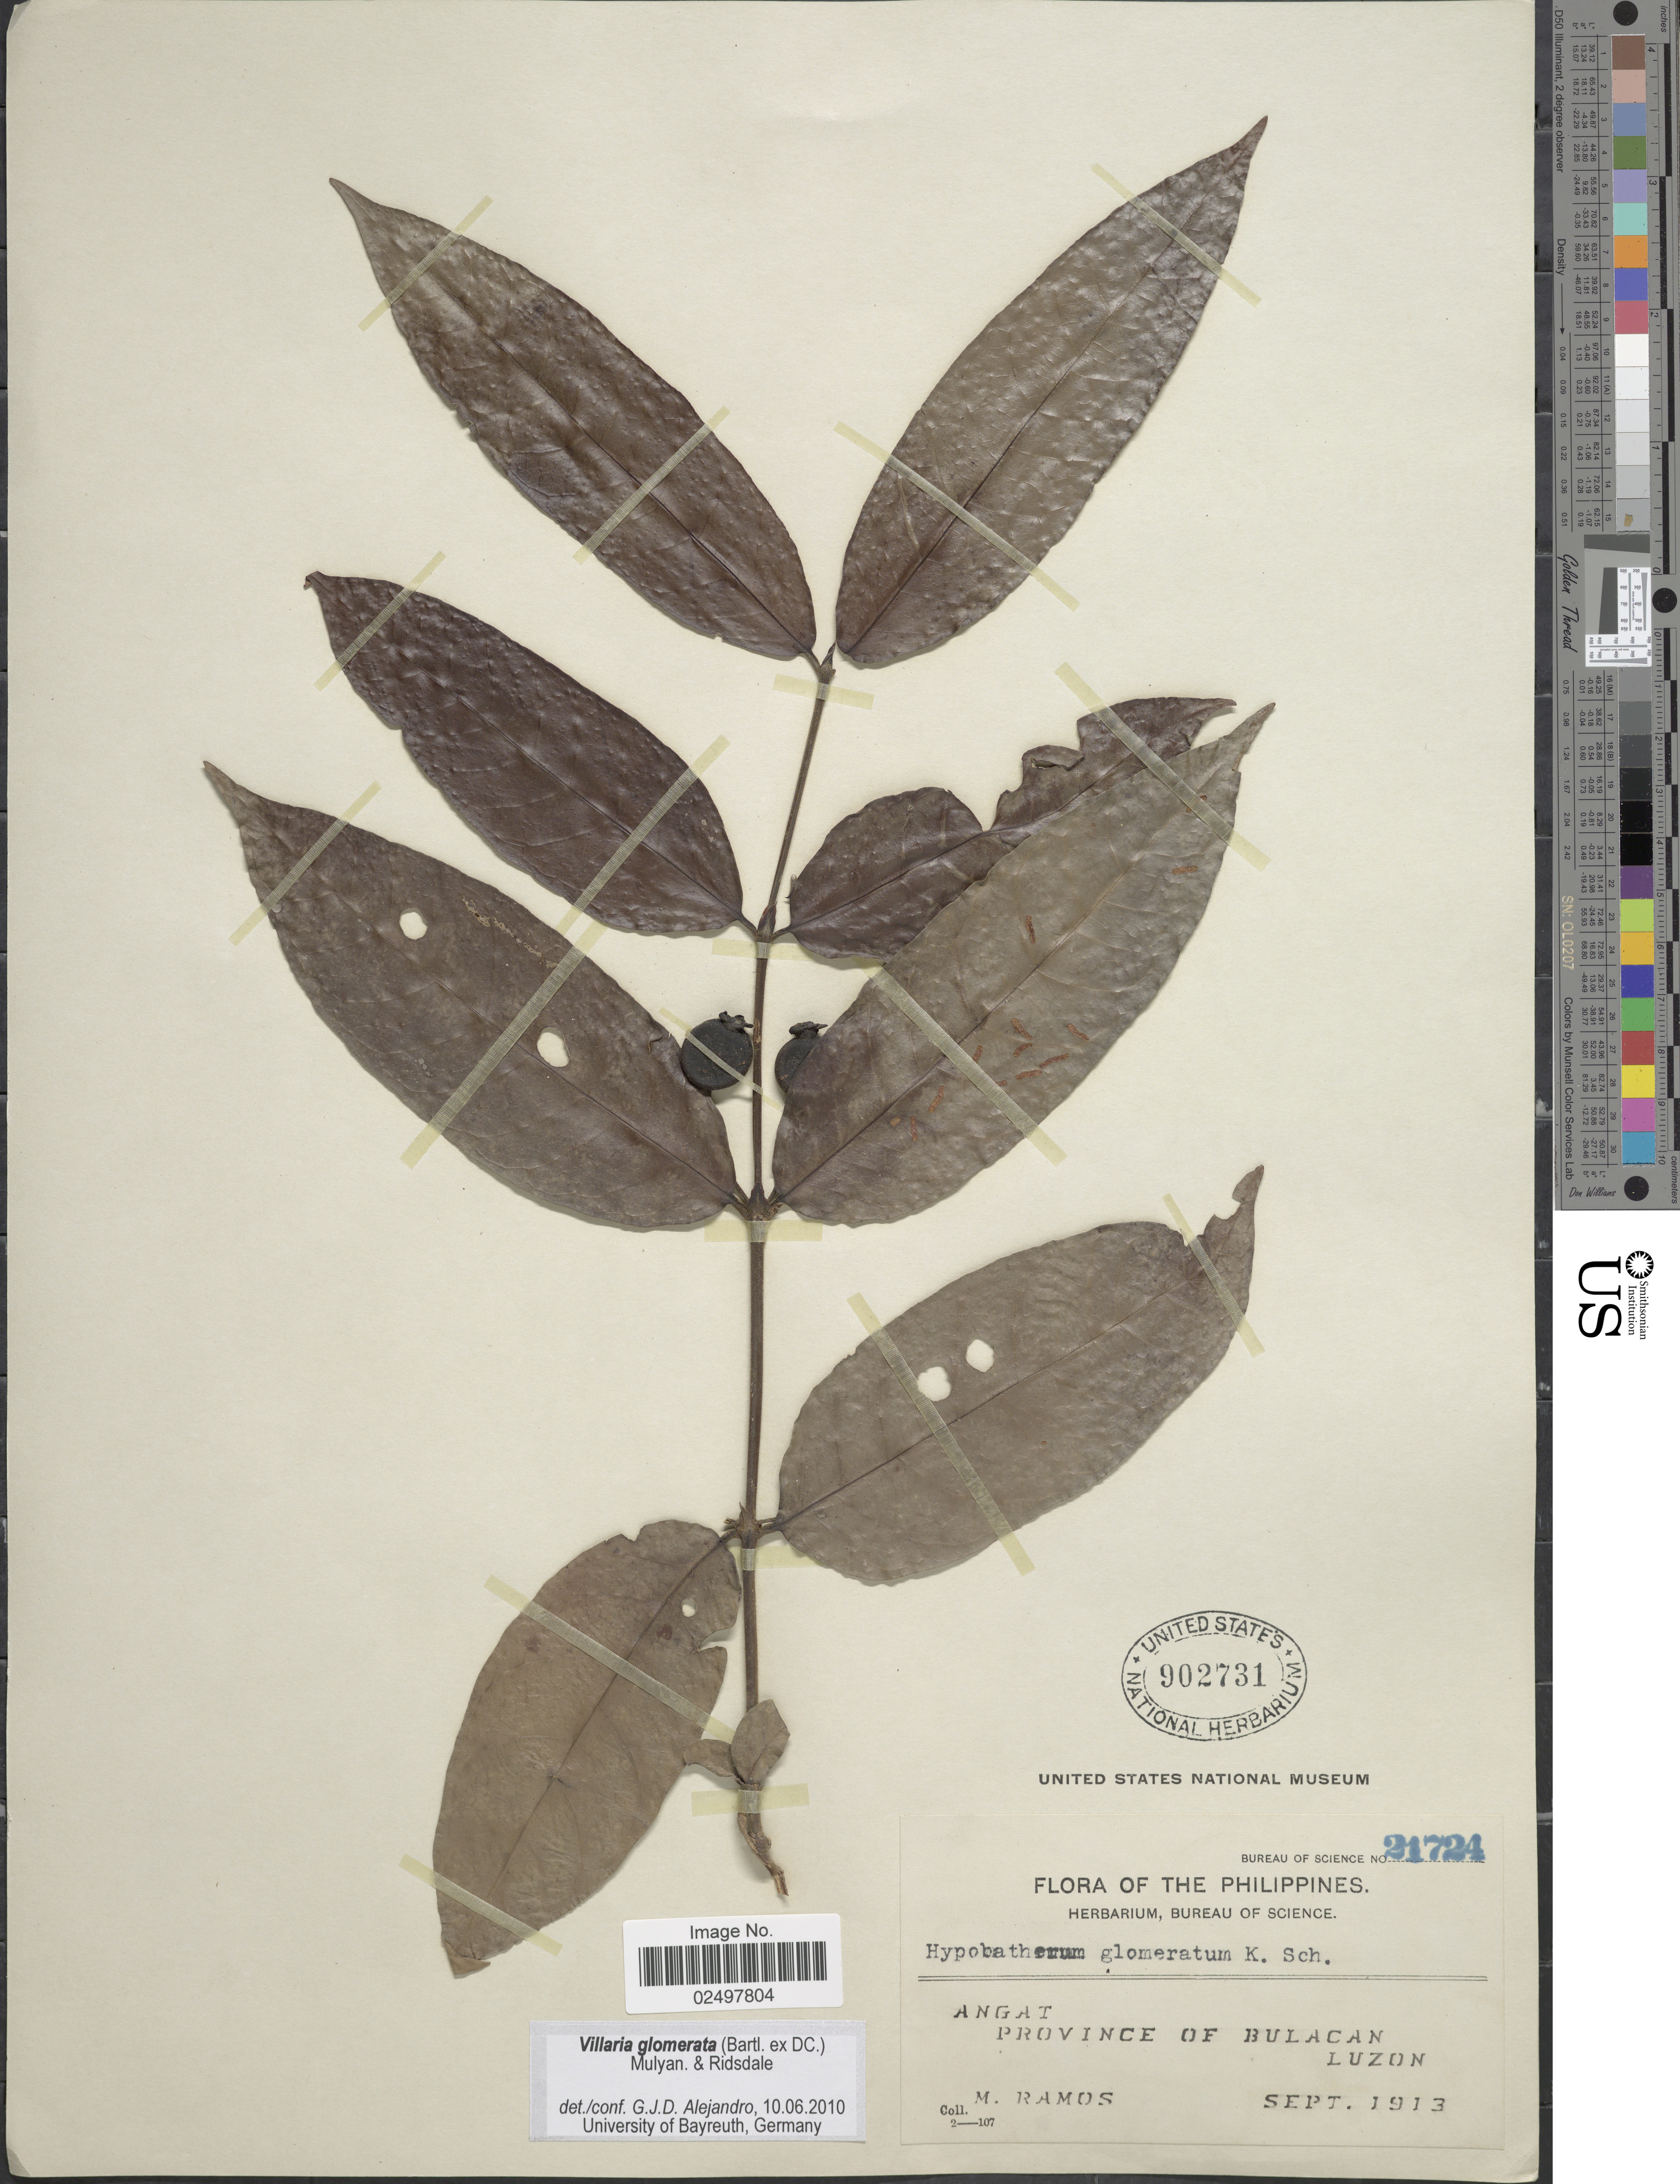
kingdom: Plantae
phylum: Tracheophyta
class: Magnoliopsida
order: Gentianales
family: Rubiaceae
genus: Villaria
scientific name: Villaria glomerata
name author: (Bartl. ex DC.) Mulyan. & Ridsdale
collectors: M. Ramos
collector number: Bureau of Science 21724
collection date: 1913-09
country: Philippines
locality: Angat, Province of Bulacan, Luzon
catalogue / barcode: US 902731